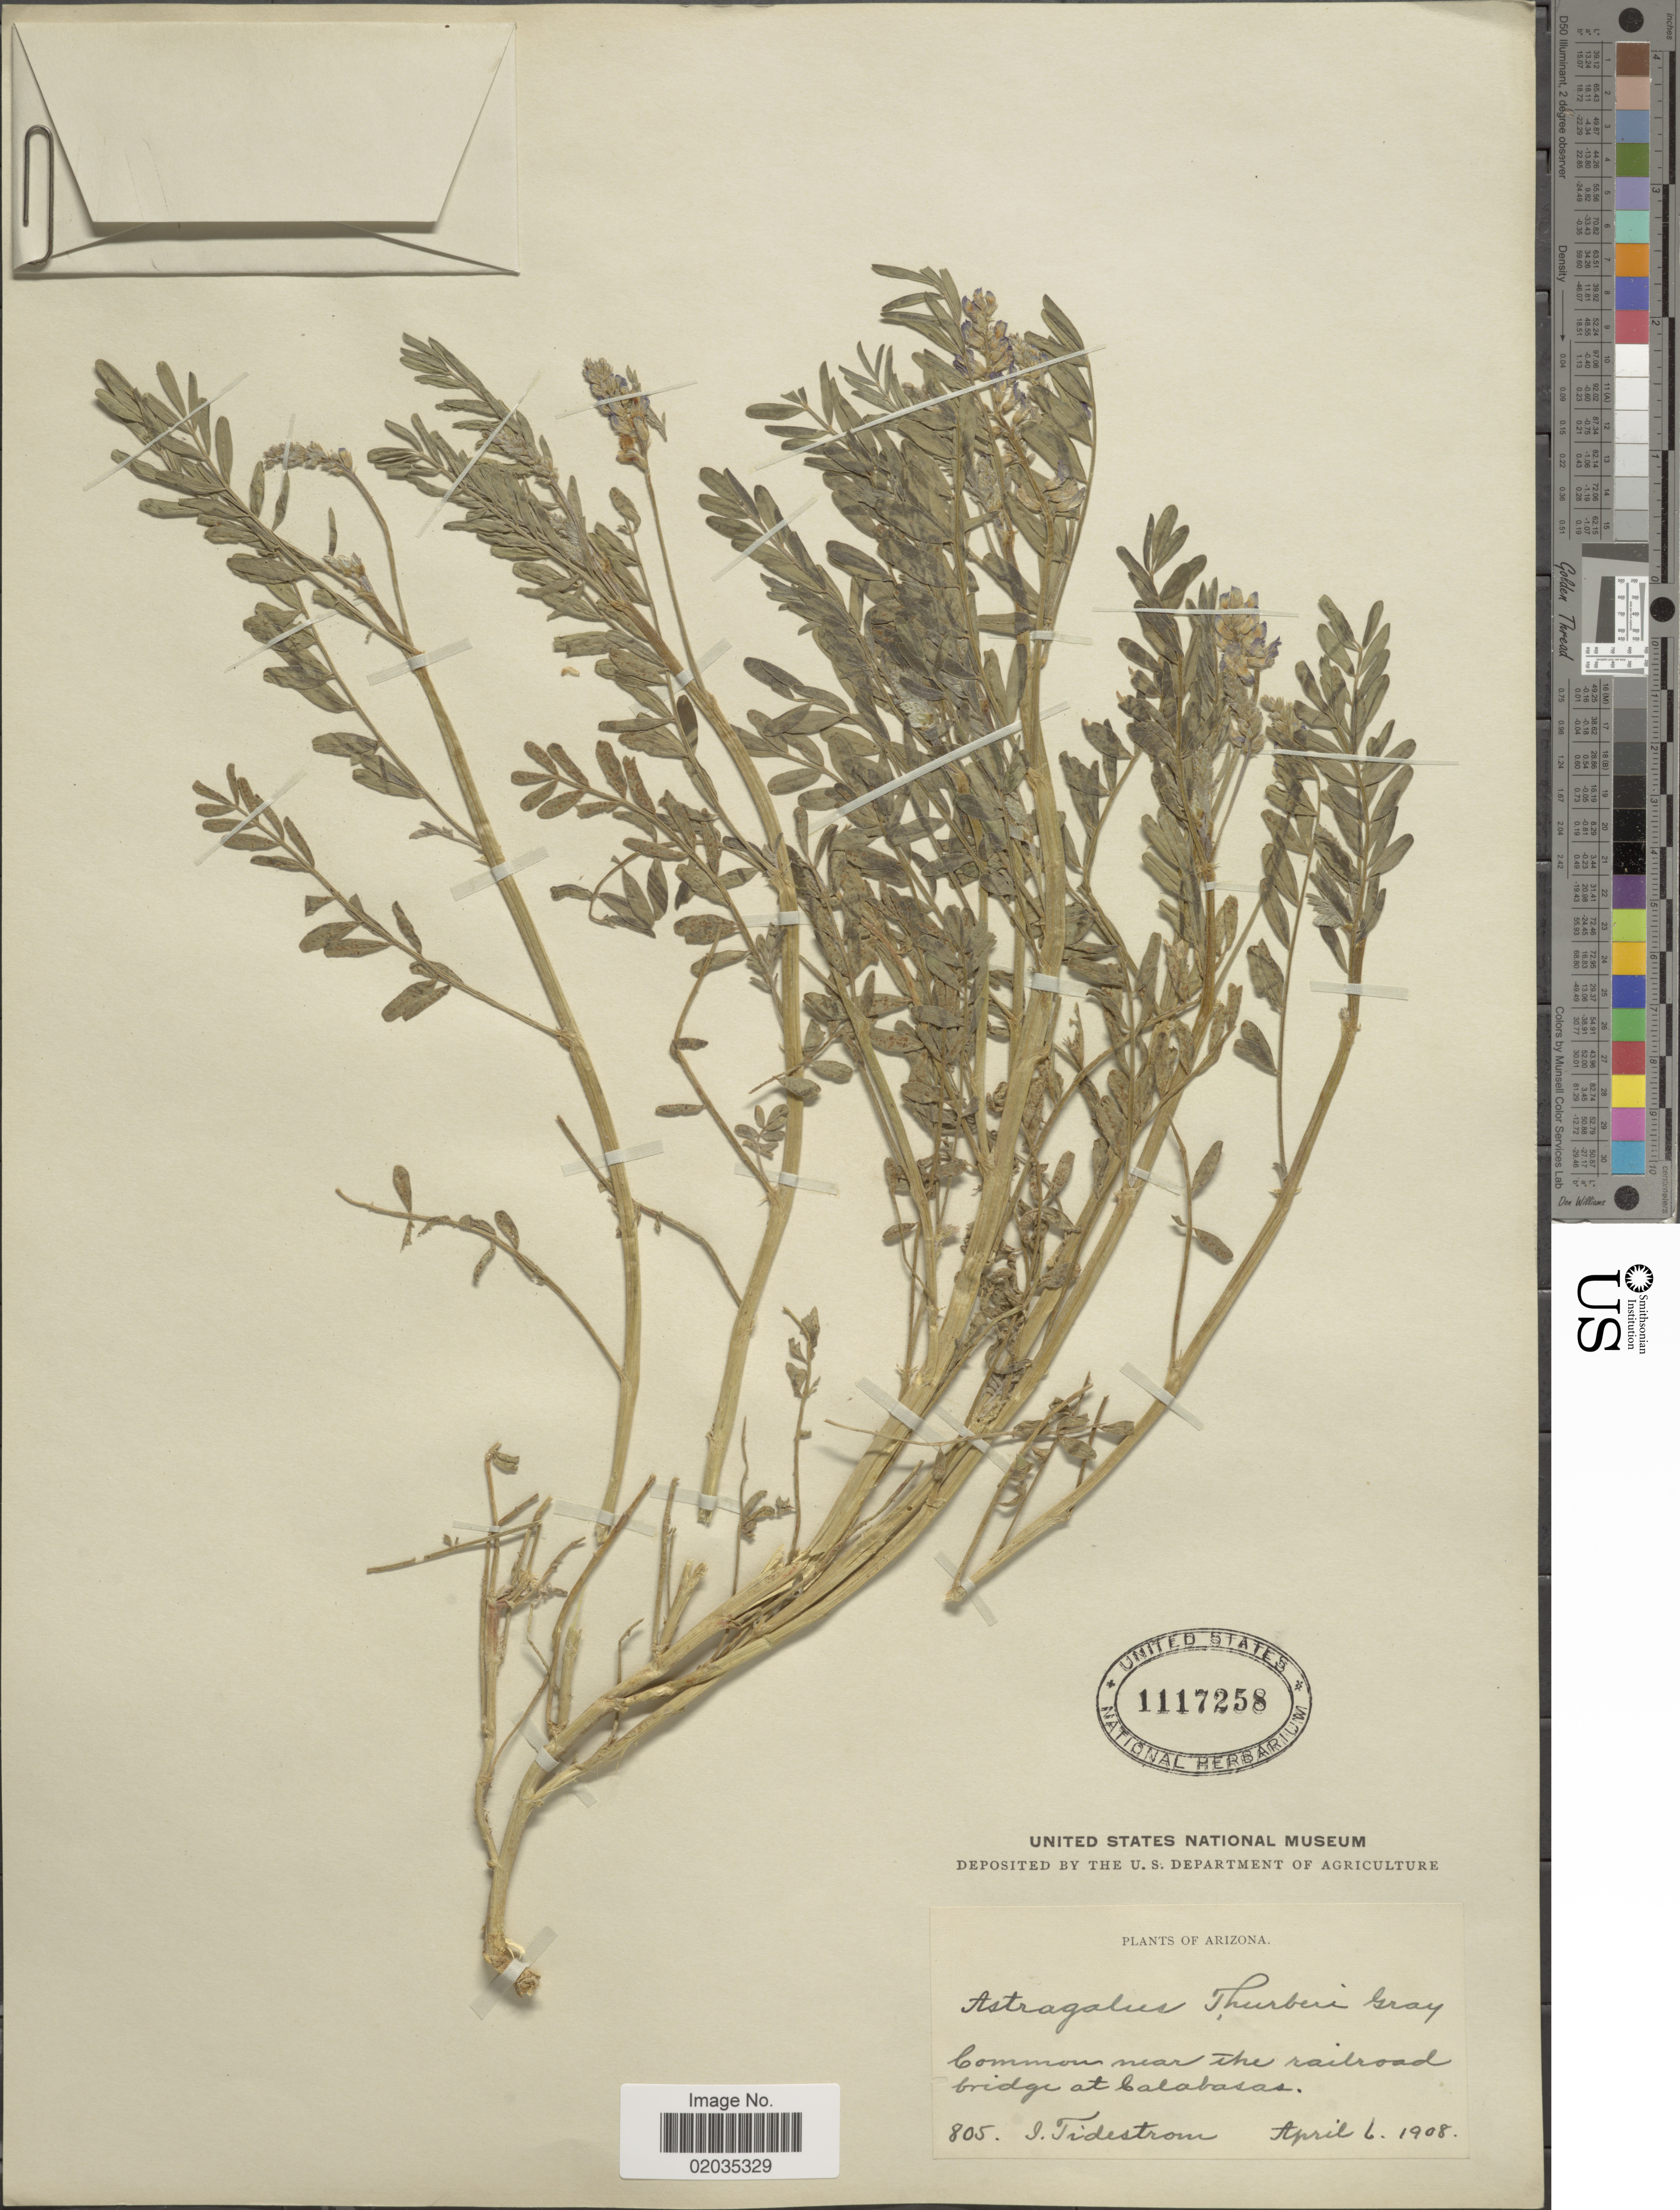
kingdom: Plantae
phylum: Tracheophyta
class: Magnoliopsida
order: Fabales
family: Fabaceae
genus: Astragalus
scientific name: Astragalus thurberi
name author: A. Gray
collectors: I. F. Tidestrom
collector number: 805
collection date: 1908-04-06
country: United States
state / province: Arizona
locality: Near the railroad bridge at Calabasas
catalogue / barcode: US 1117258